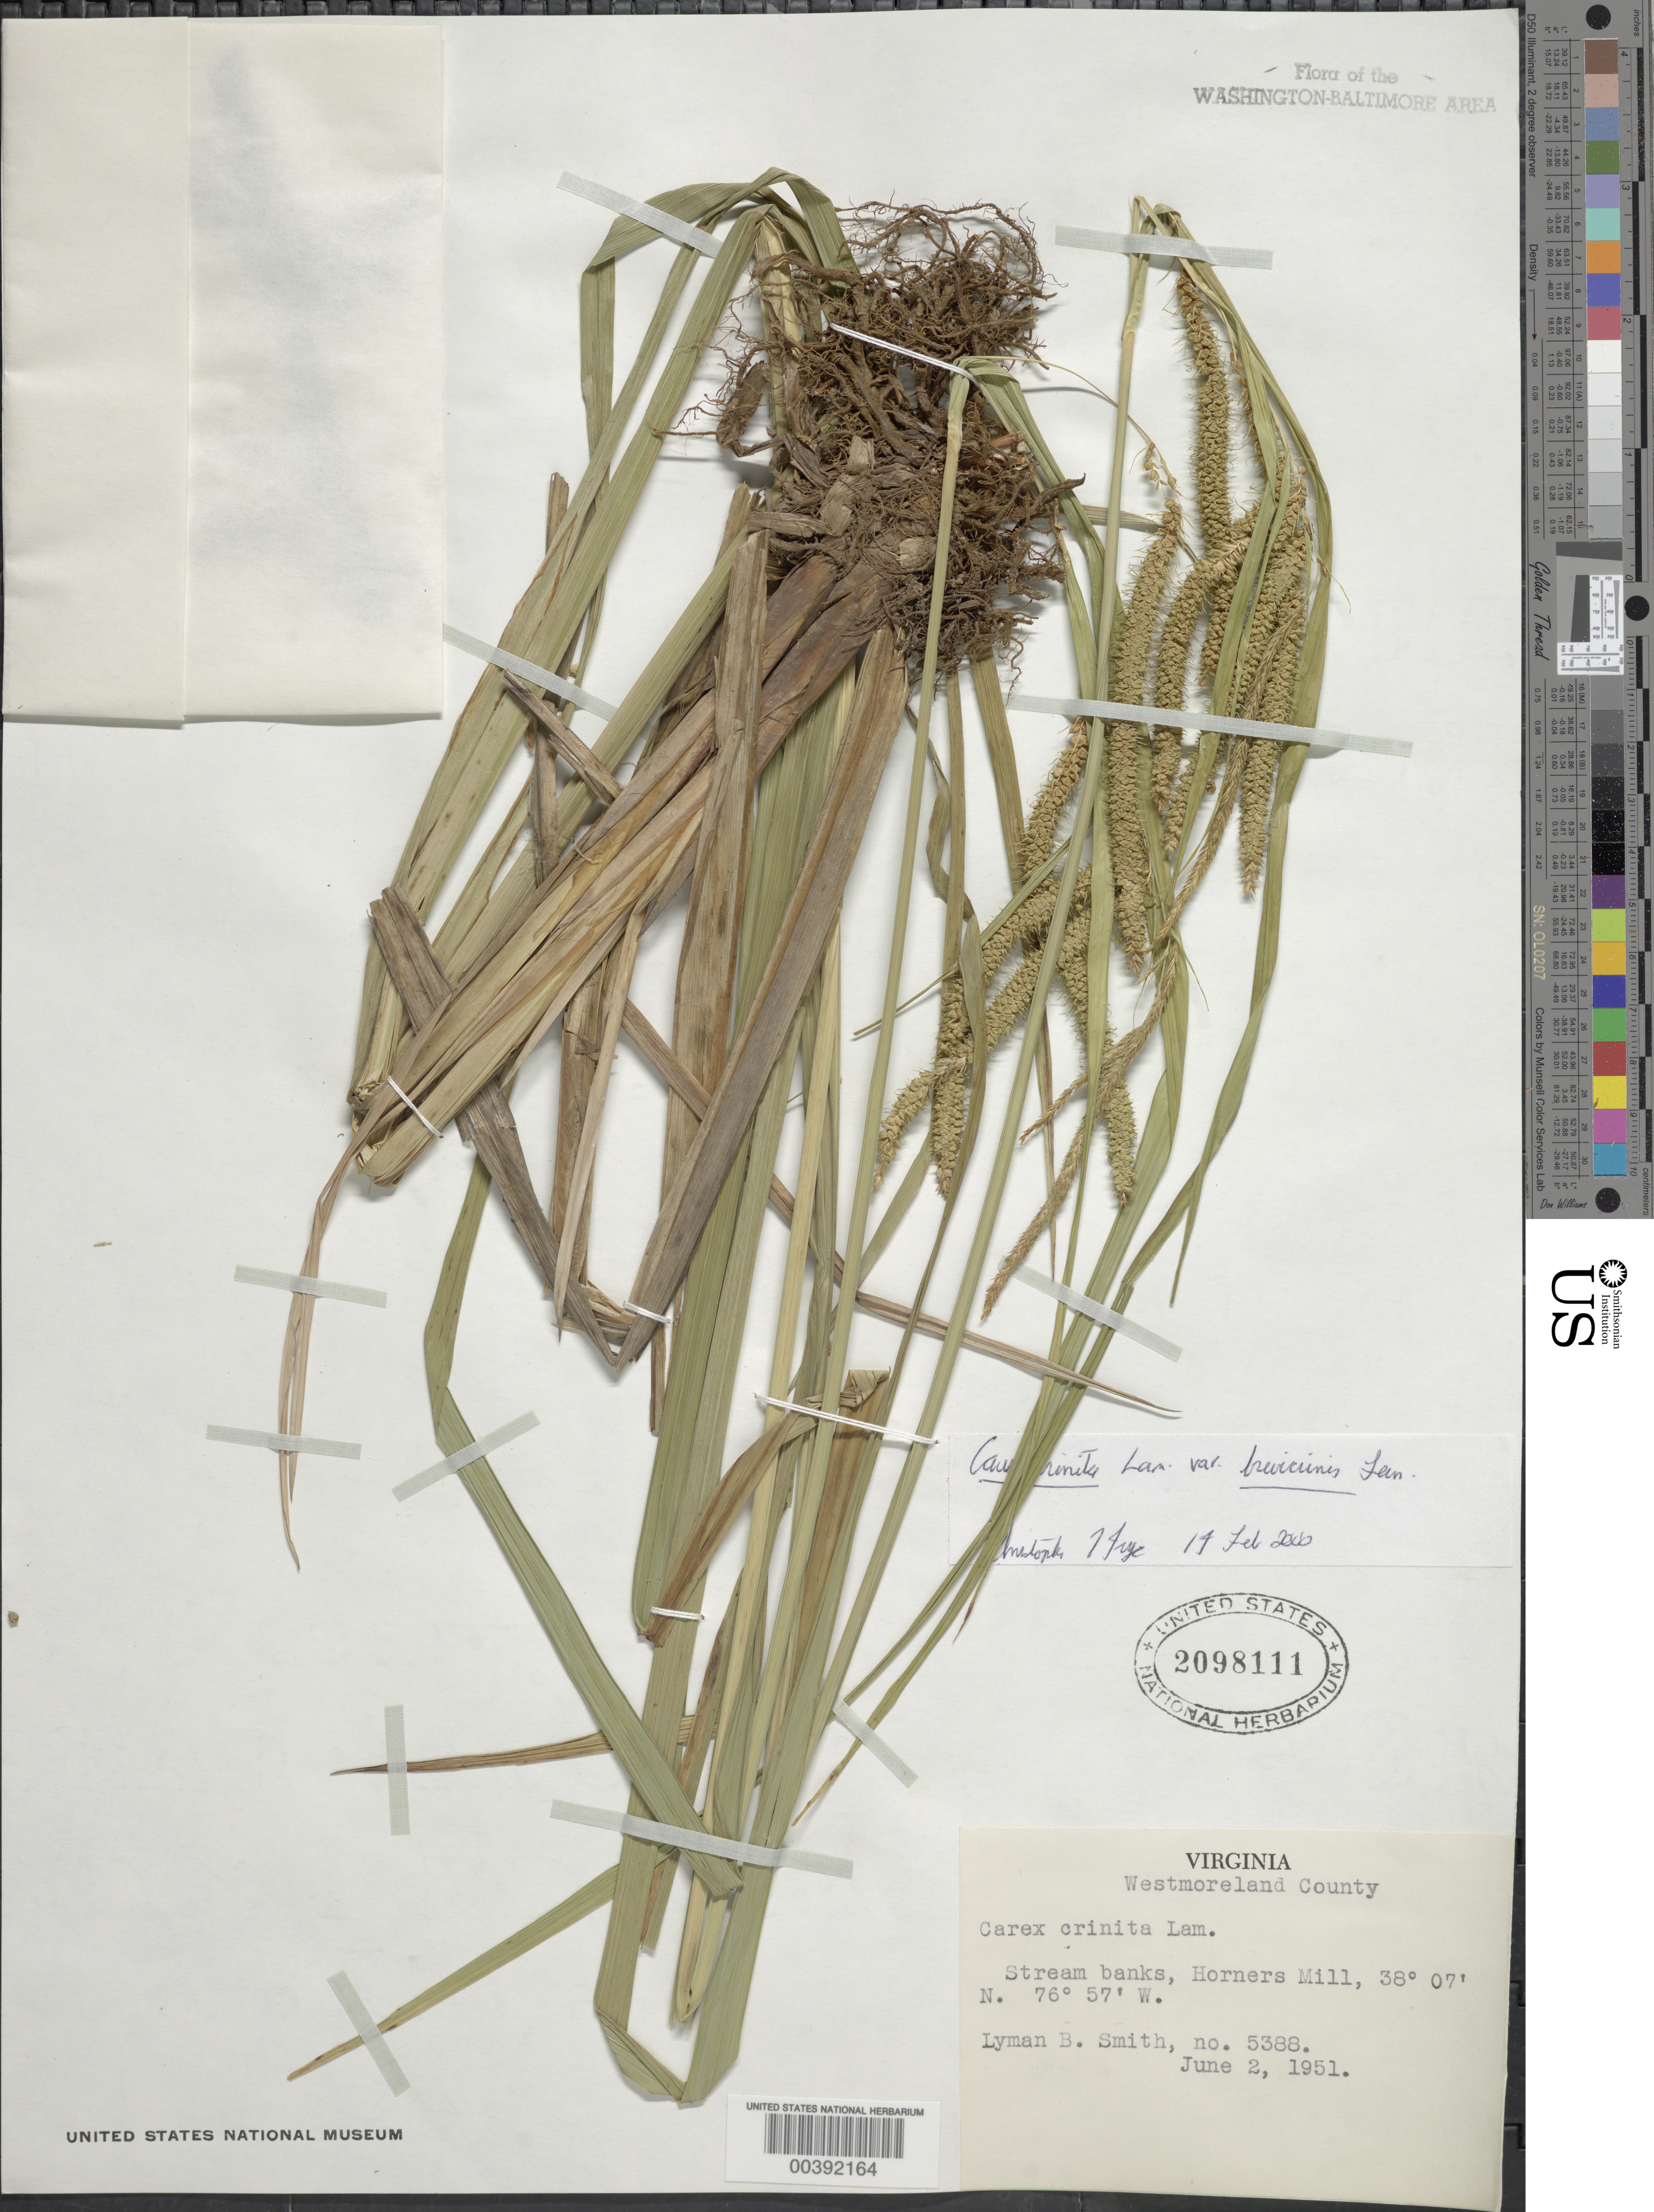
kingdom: Plantae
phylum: Tracheophyta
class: Liliopsida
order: Poales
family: Cyperaceae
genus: Carex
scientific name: Carex crinita var. brevicrinis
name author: Fernald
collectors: L. Smith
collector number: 5388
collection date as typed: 02 Jun 1951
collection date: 1951-06-02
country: United States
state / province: Virginia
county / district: Westmoreland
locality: Horners Mill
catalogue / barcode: US 2098111